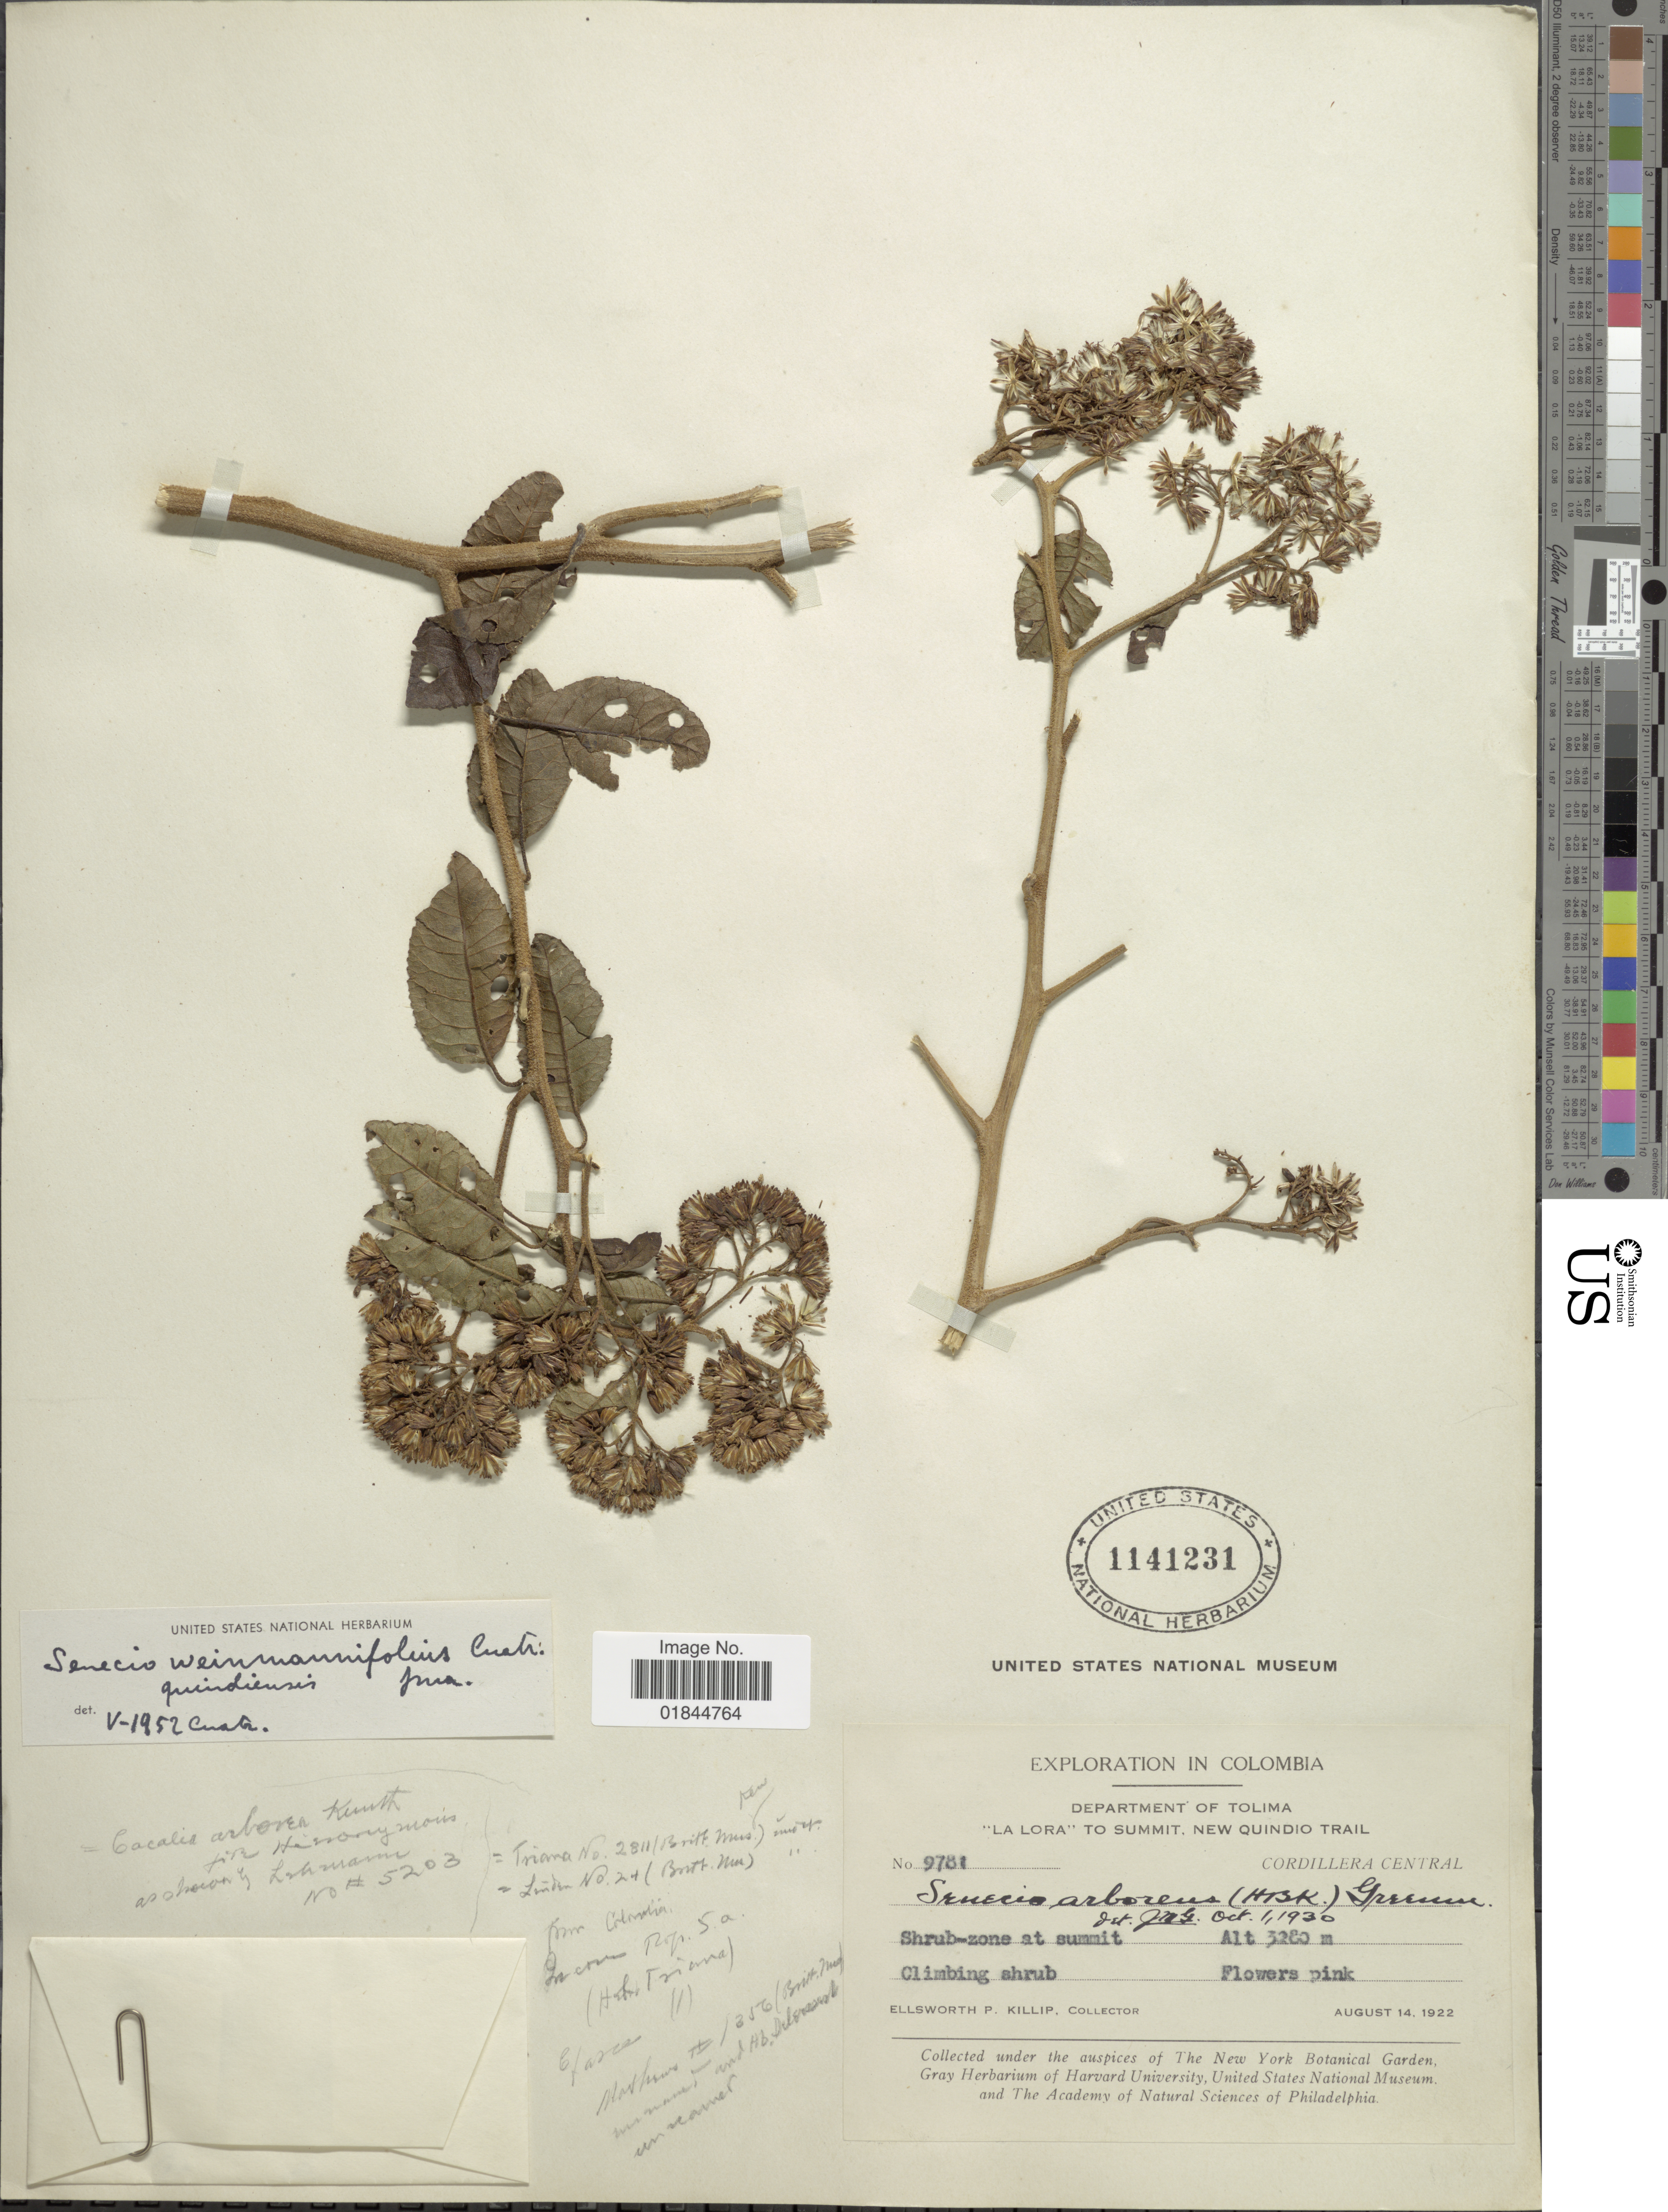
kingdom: Plantae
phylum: Tracheophyta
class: Magnoliopsida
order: Asterales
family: Asteraceae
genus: Pentacalia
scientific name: Pentacalia weinmannifolia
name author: (Cuatrec.) Cuatrec.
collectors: E. P. Killip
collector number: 9781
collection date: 1922-08-14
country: Colombia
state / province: Tolima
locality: Department of Tolima. "La Lora" to summit, New Quindio Trail. Cordillera Central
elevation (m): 3280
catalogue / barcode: US 1141231